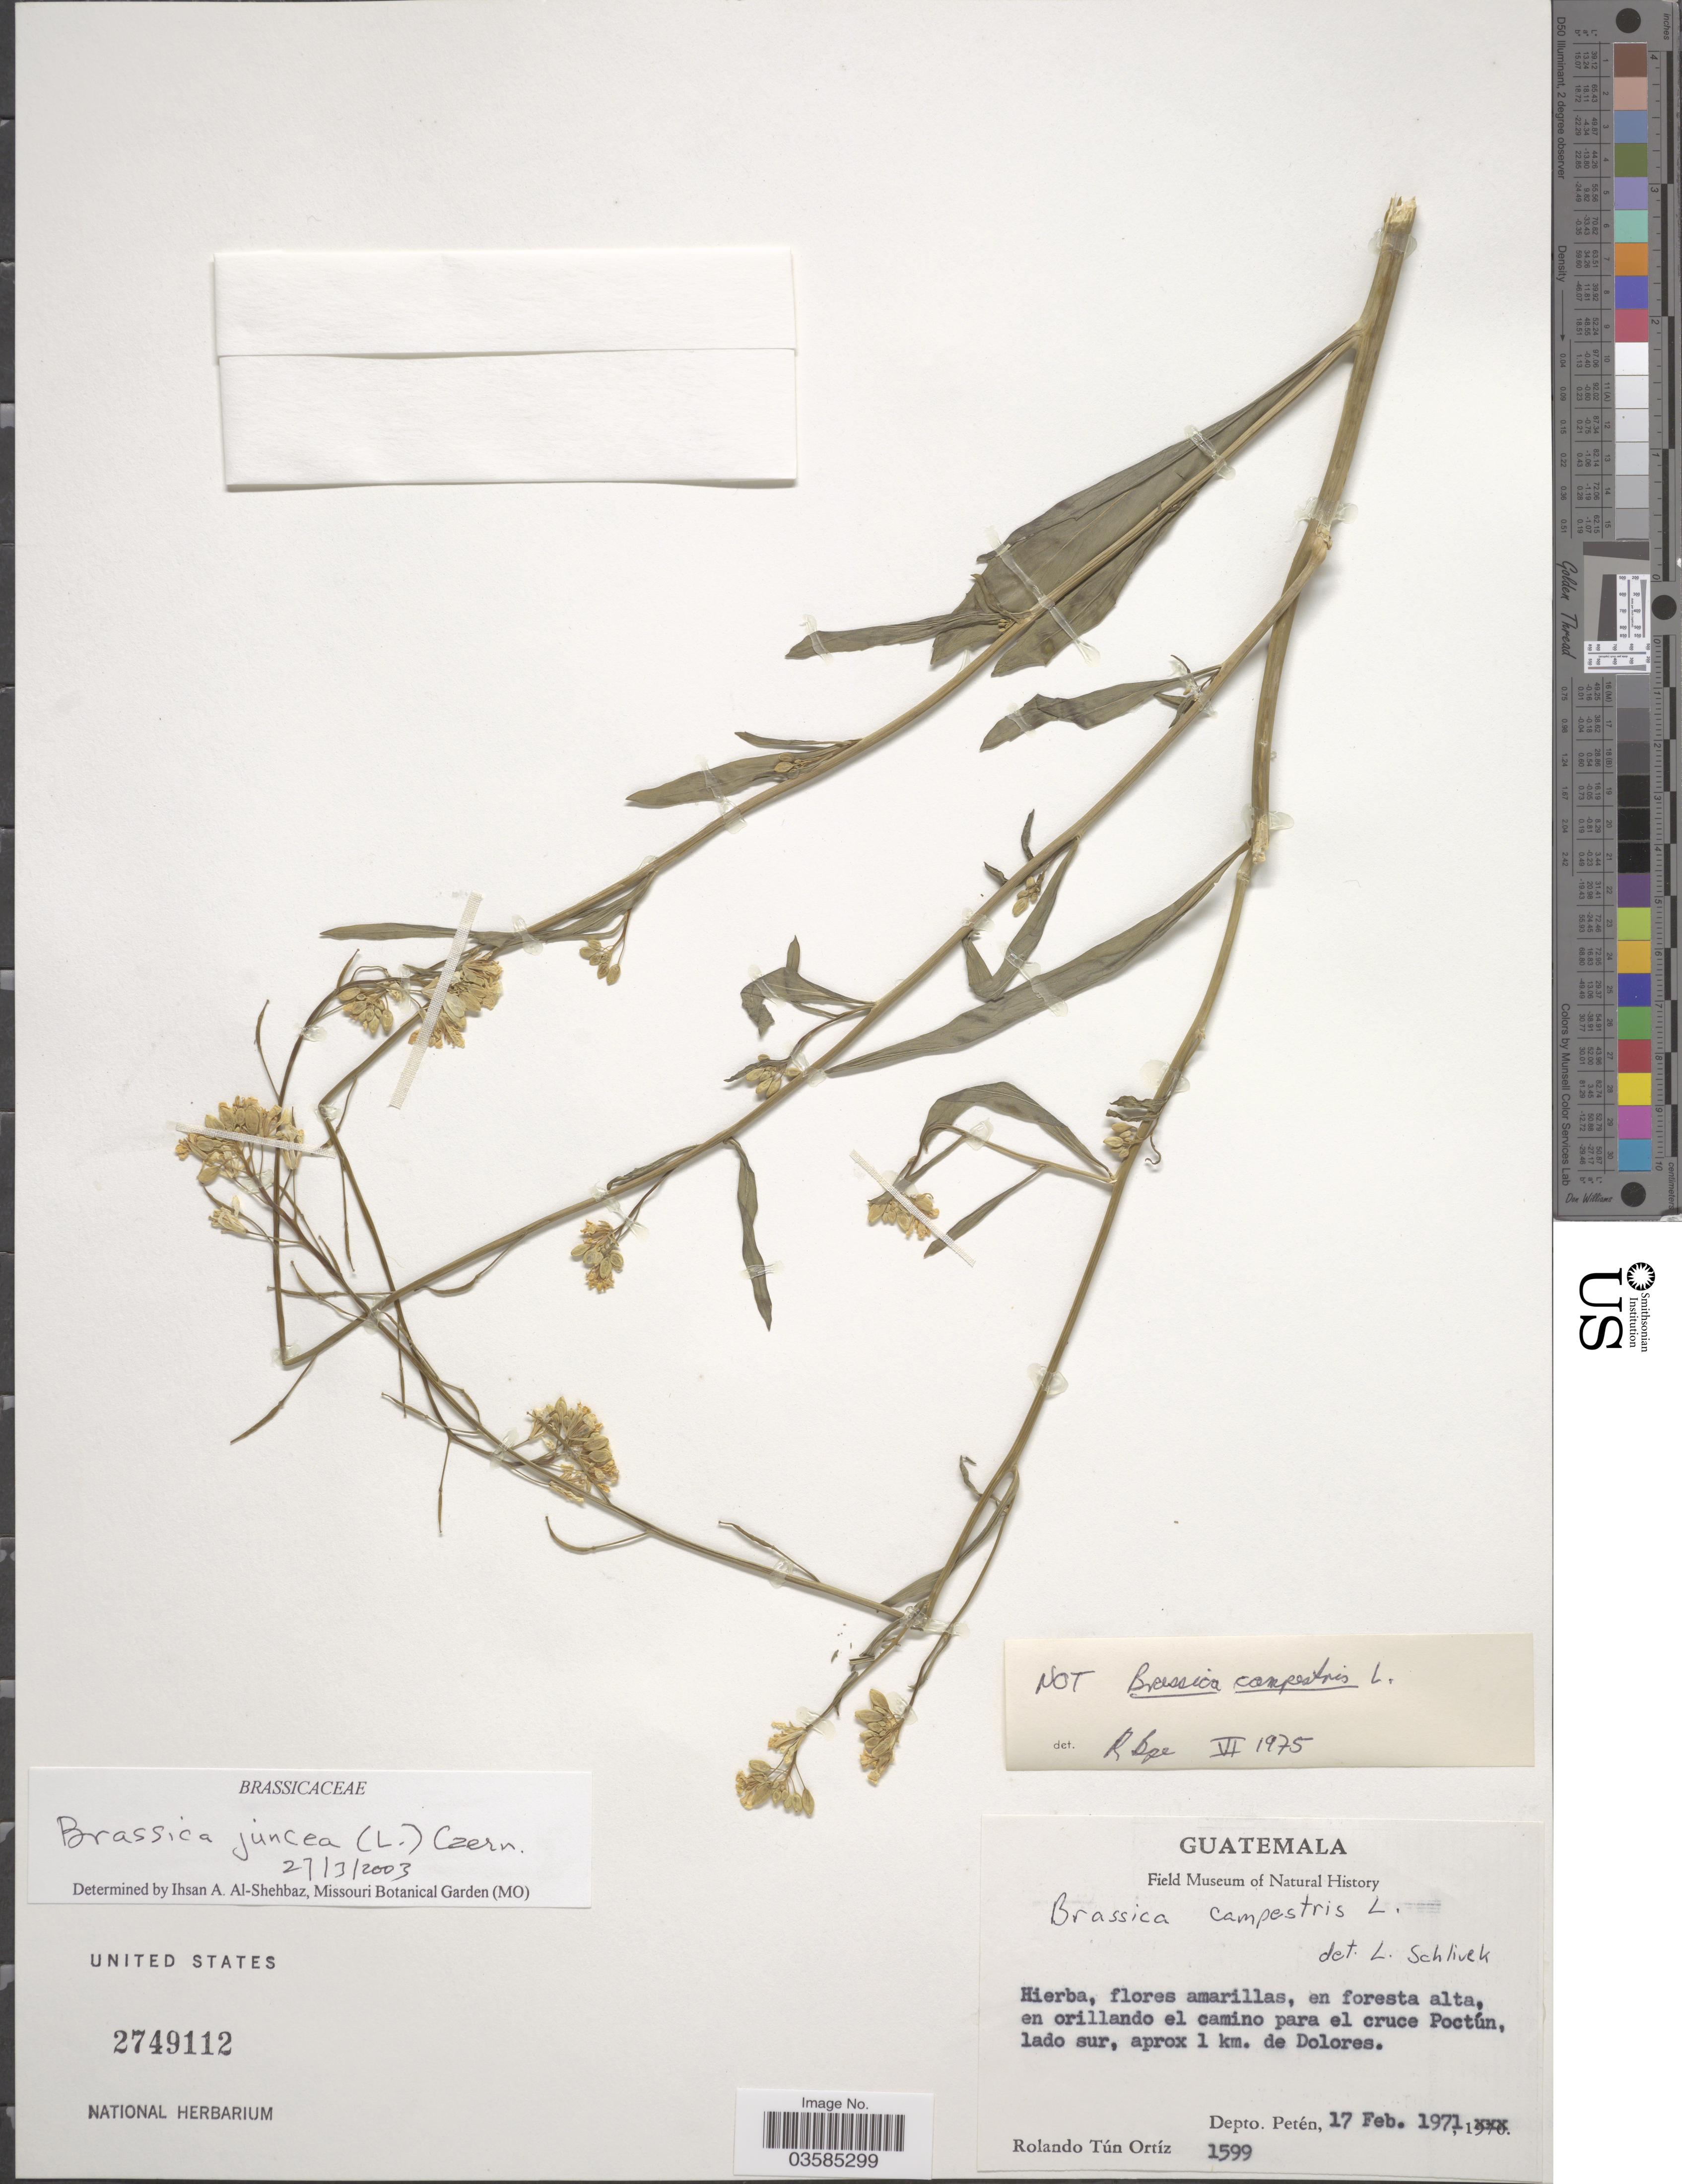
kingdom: Plantae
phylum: Tracheophyta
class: Magnoliopsida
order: Brassicales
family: Brassicaceae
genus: Brassica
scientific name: Brassica juncea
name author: (L.) Czern.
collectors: R. Tún Ortíz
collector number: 1599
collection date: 1971-02-17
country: Guatemala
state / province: El Peten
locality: En orillando el camino para el cruce Poctún, lado sur, aprox 1 km. de Dolores.Depto. Petén.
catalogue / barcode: US 2749112